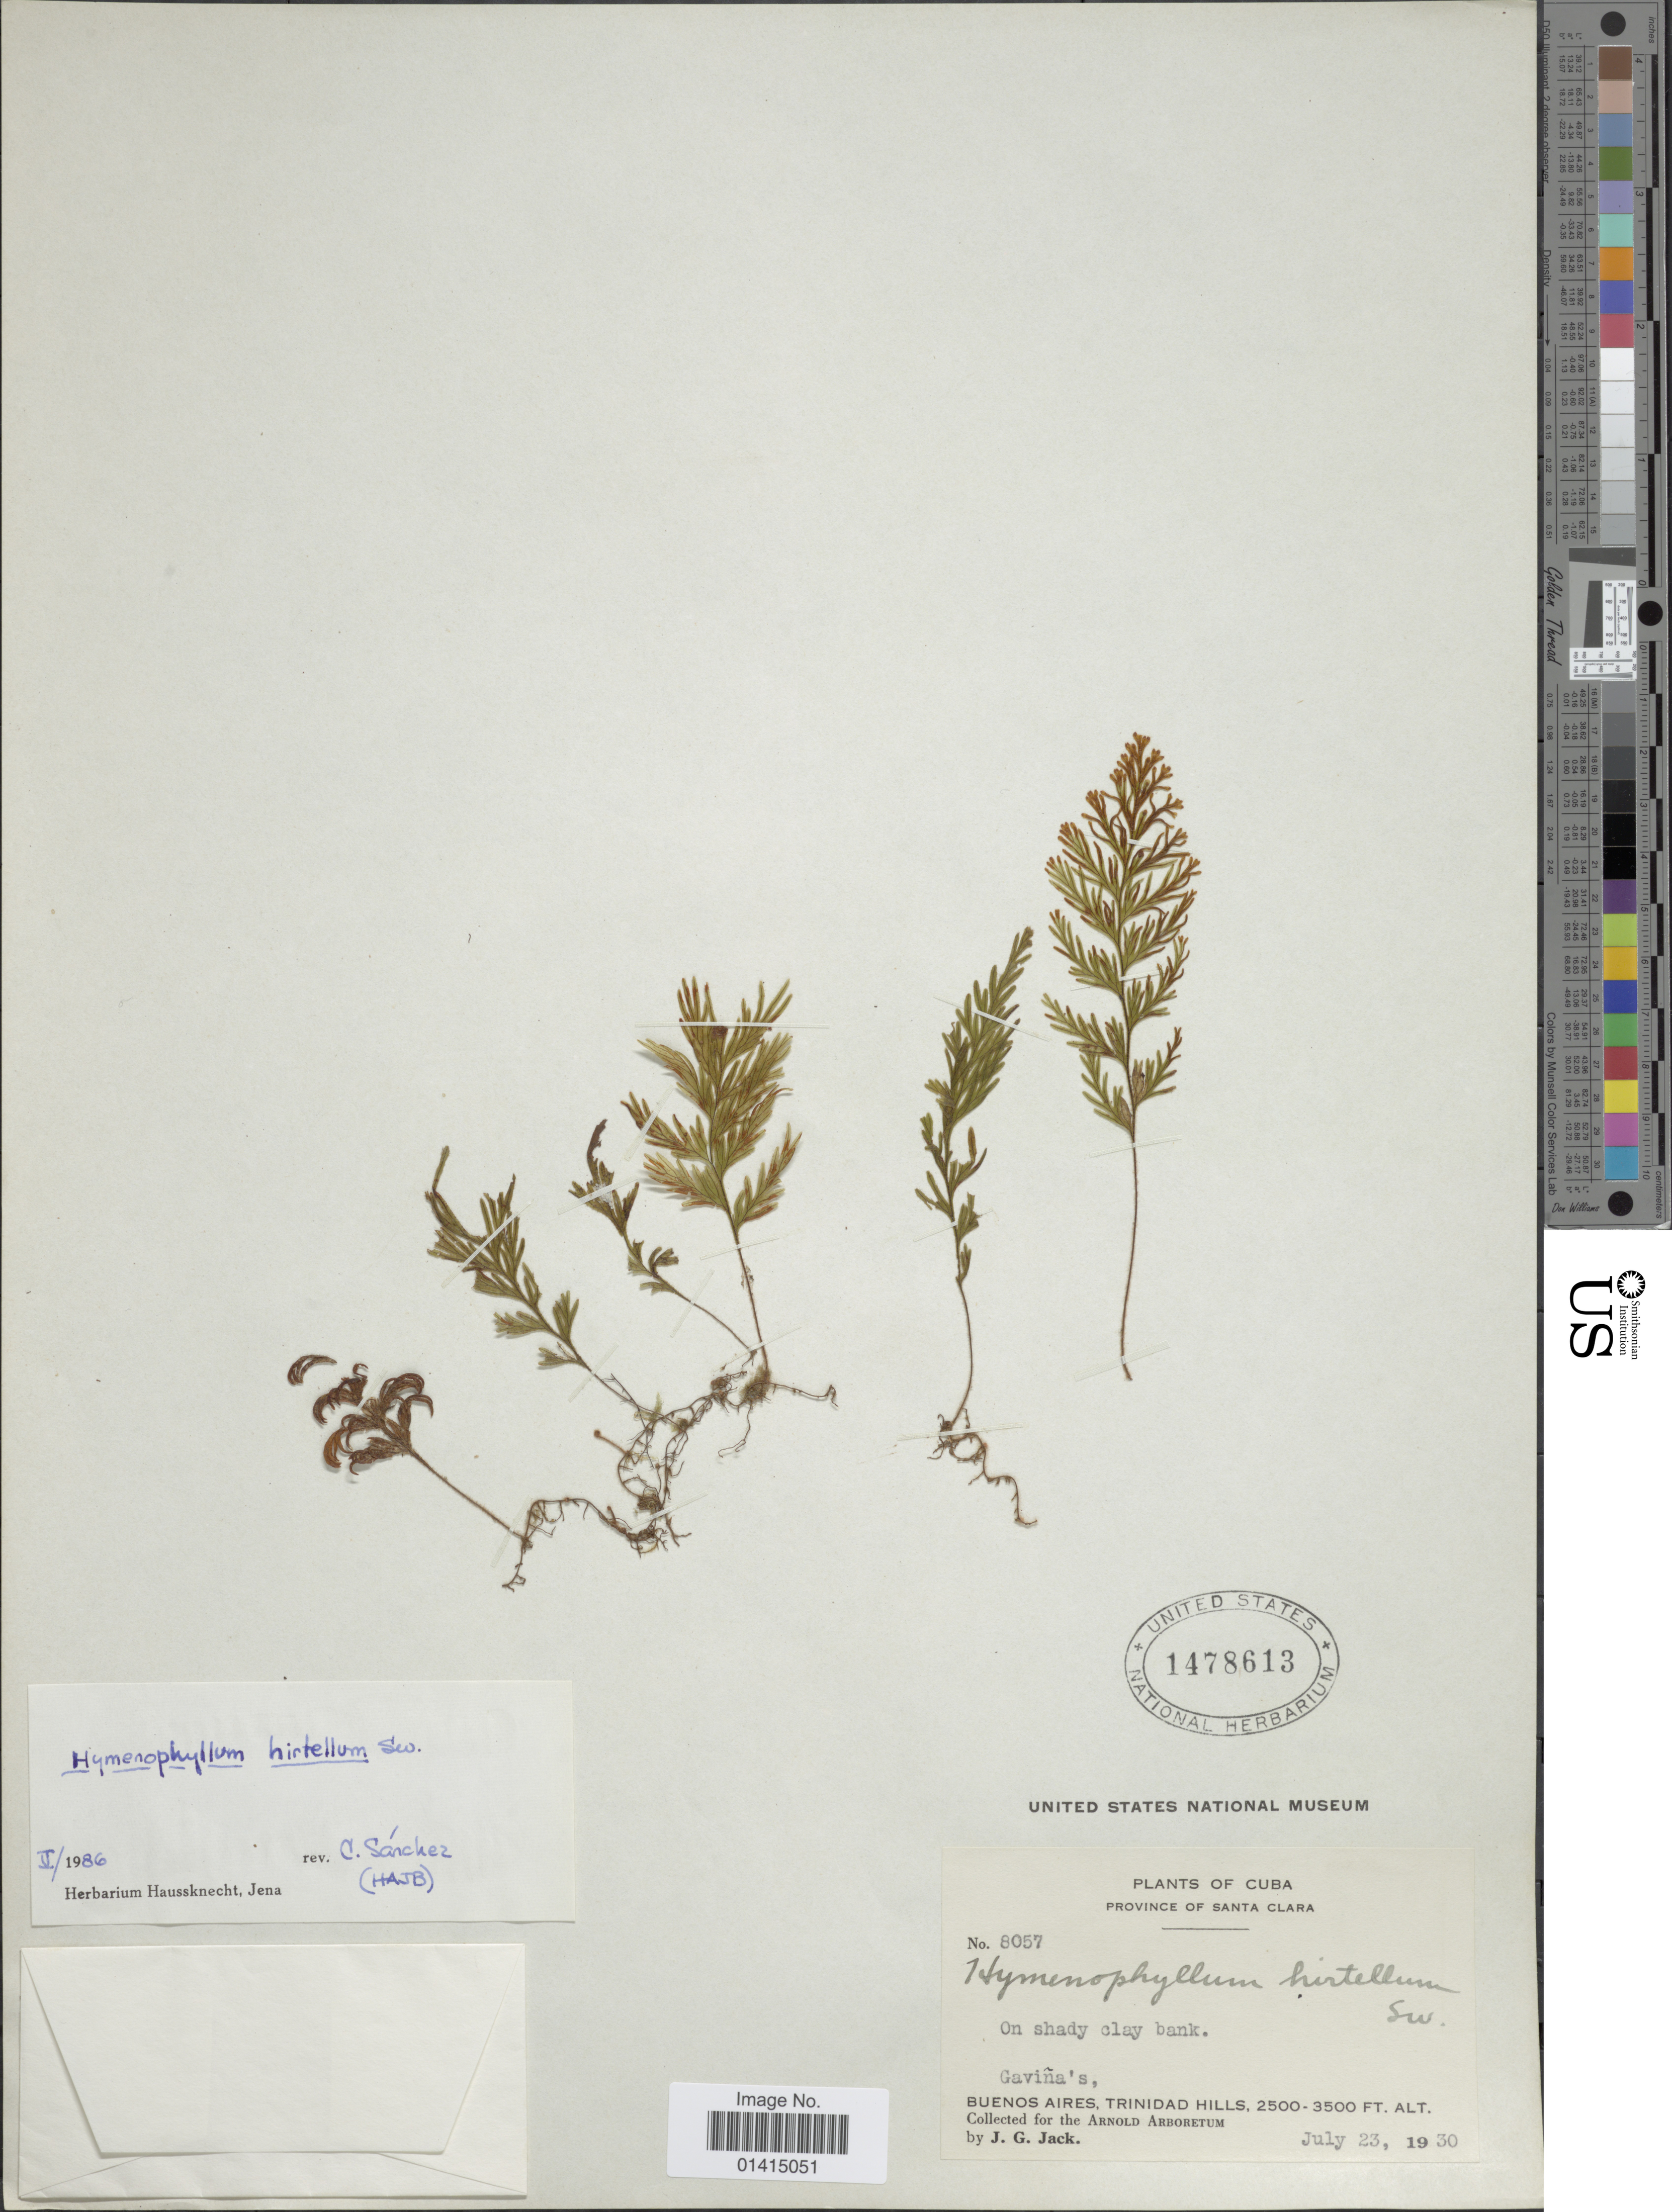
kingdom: Plantae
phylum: Tracheophyta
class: Polypodiopsida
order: Hymenophyllales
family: Hymenophyllaceae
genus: Hymenophyllum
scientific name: Hymenophyllum hirtellum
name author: Sw. in Schrad.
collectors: J. G. Jack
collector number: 8057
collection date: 1930-07-23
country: Cuba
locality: Province of Santa Clara, Gavina's, Buenos Aires, Trinidad Hills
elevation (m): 762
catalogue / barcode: US 1478613